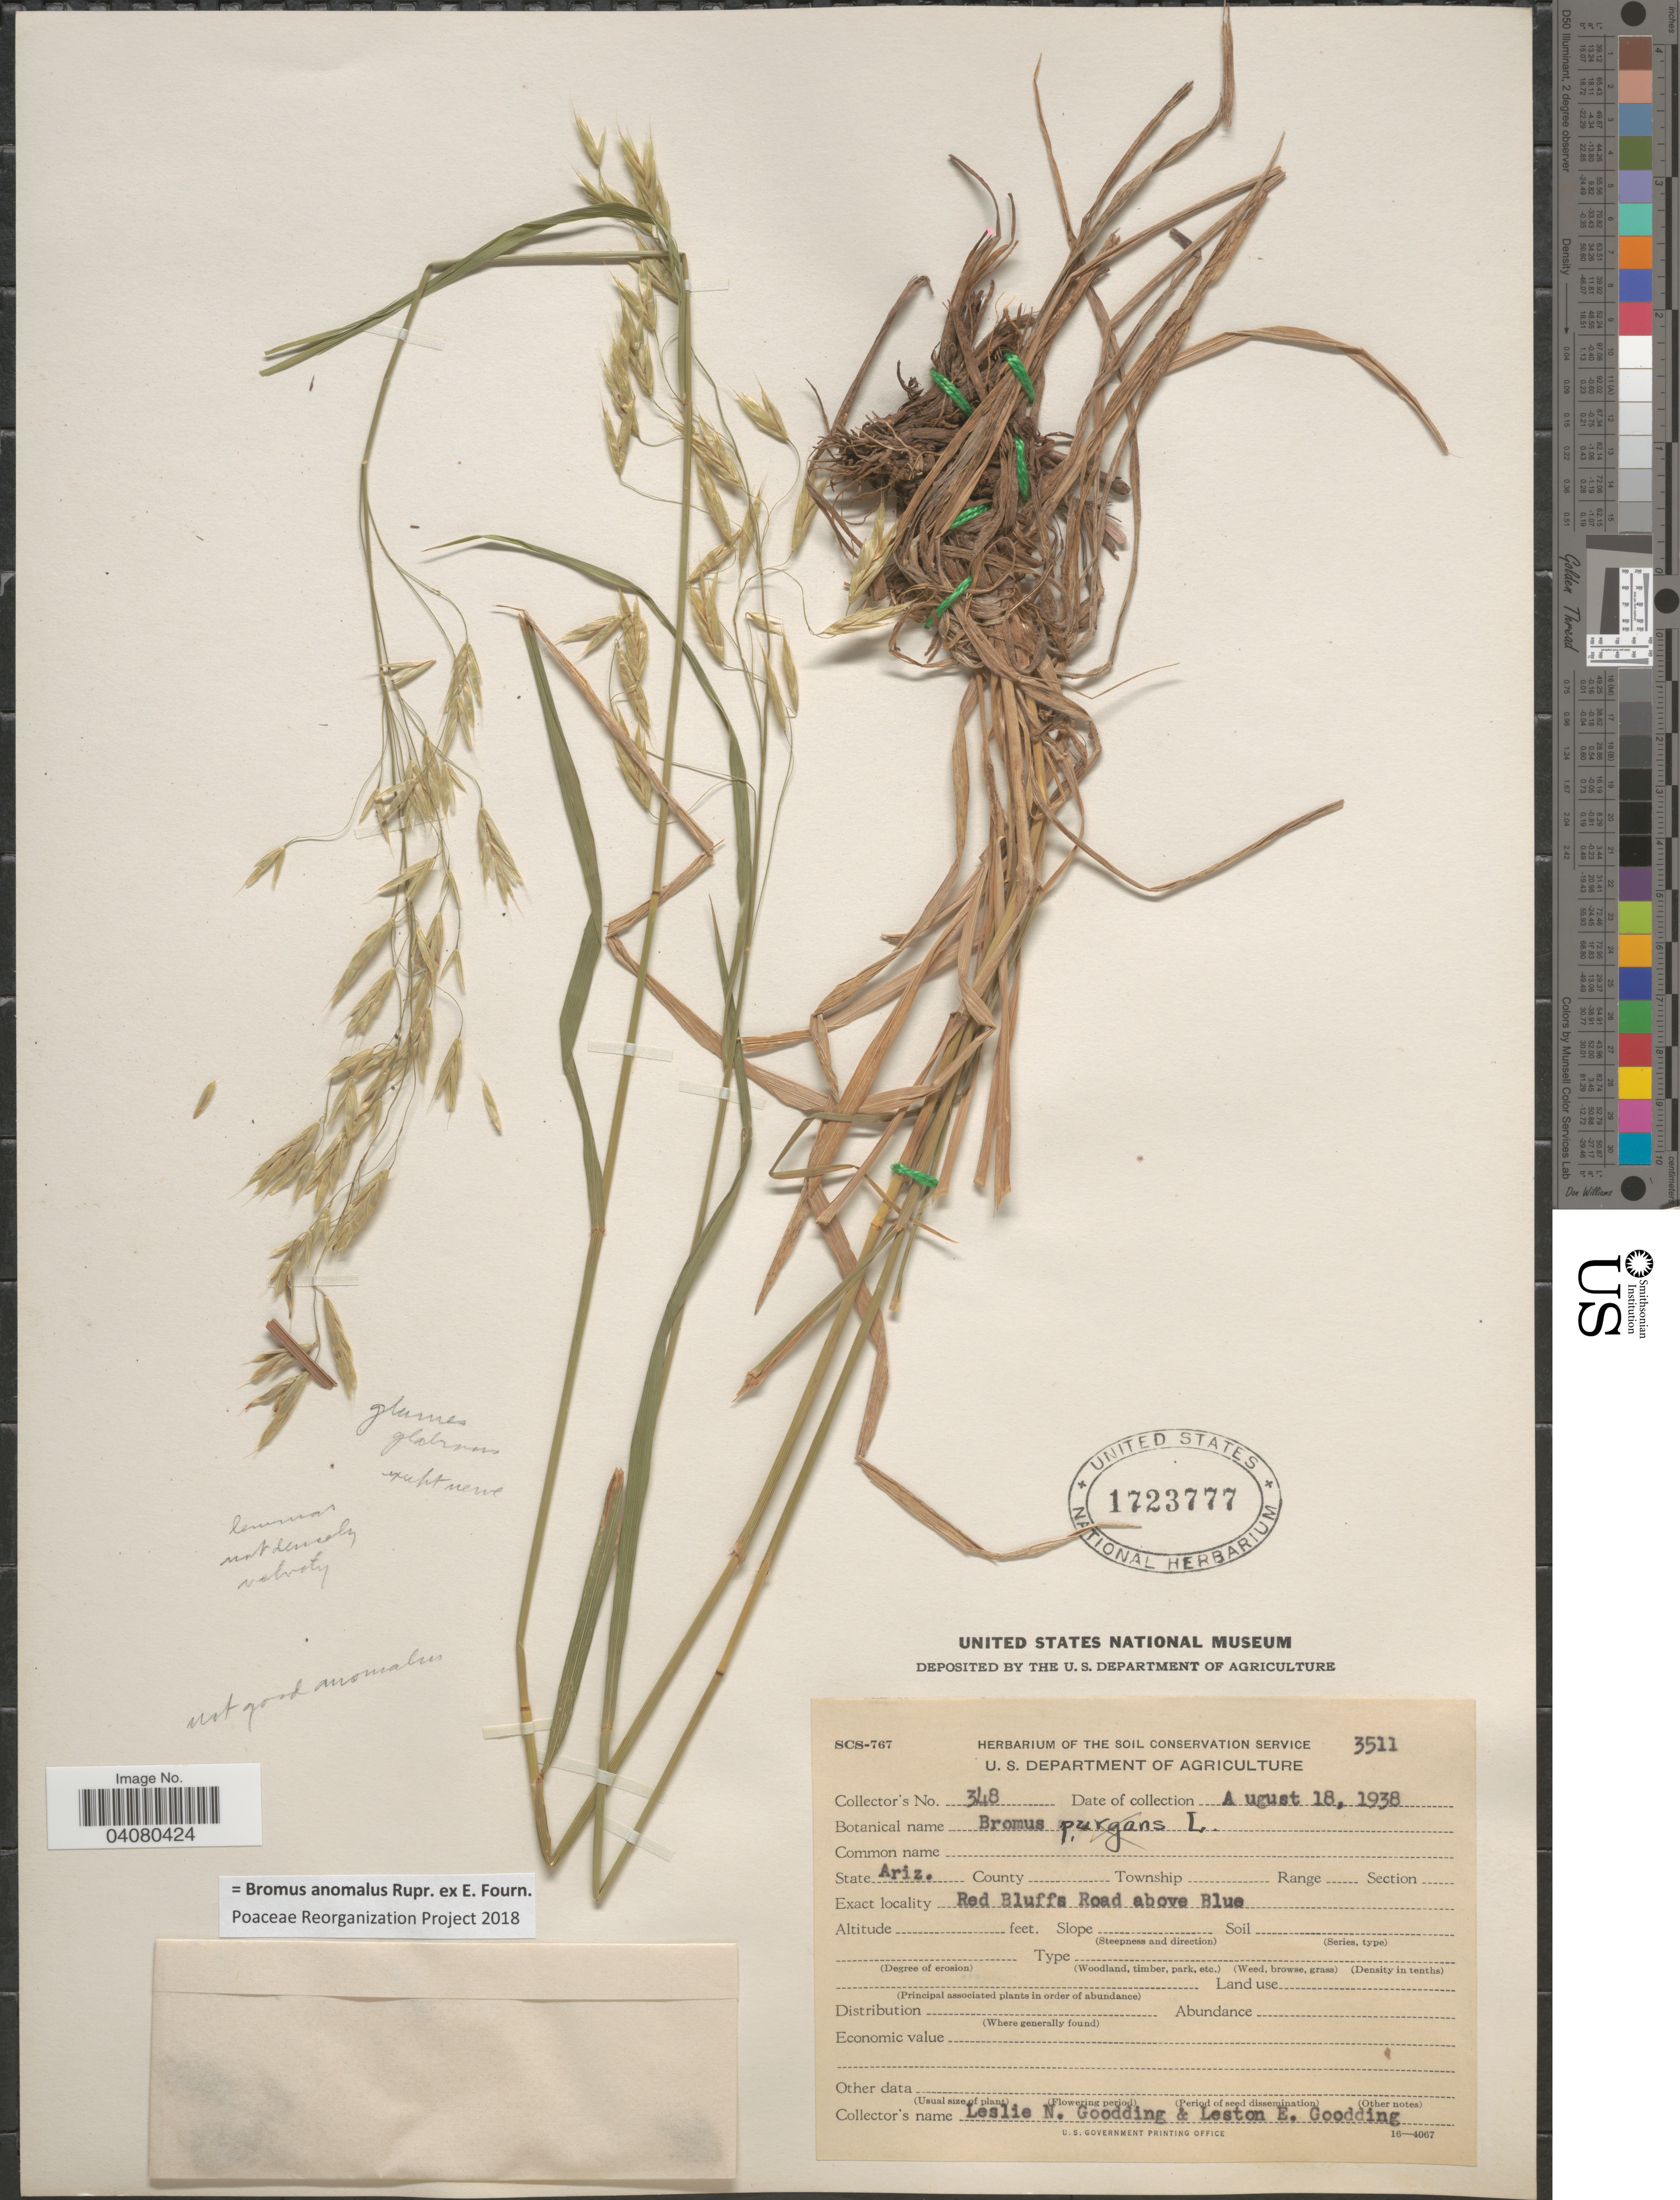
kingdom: Plantae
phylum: Tracheophyta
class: Liliopsida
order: Poales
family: Poaceae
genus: Bromus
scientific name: Bromus anomalus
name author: Rupr. ex E. Fourn.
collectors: L. N. Goodding & L. Goodding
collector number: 348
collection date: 1938-08-18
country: United States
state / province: Arizona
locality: Red Bluffs Road above Blue.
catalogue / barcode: US 1723777